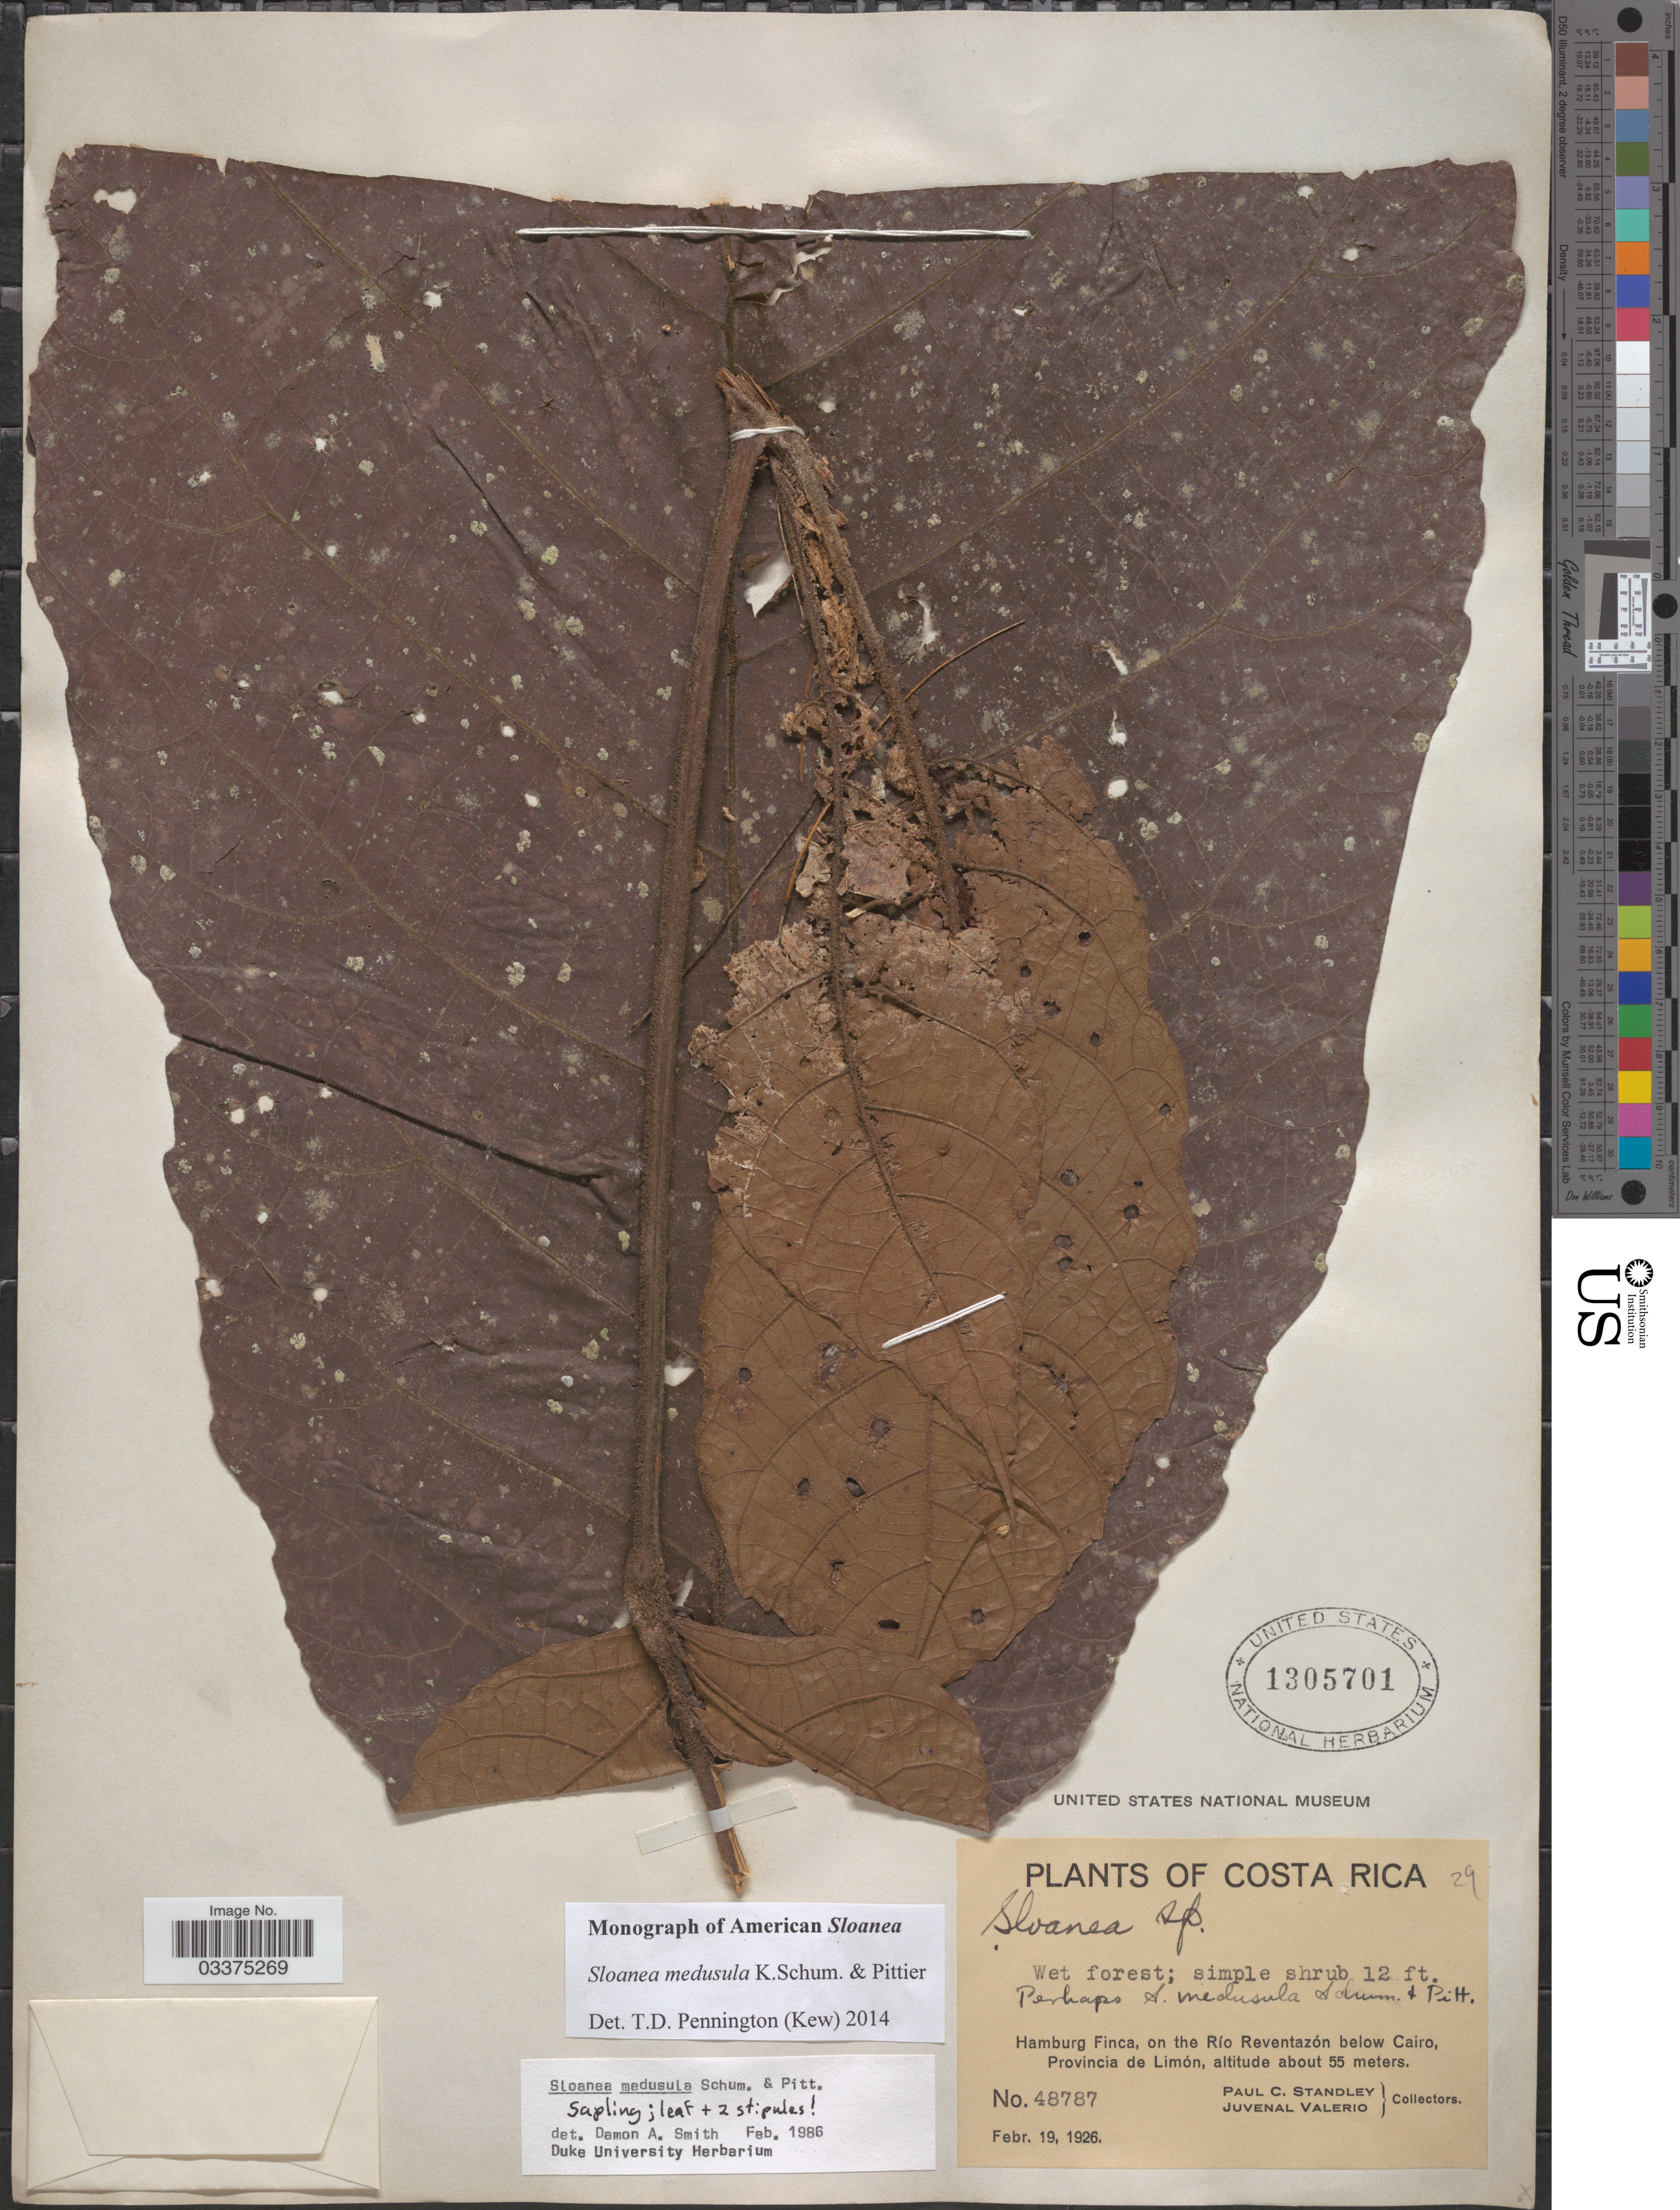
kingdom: Plantae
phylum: Tracheophyta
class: Magnoliopsida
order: Oxalidales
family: Elaeocarpaceae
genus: Sloanea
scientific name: Sloanea medusula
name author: K. Schum. & Pittier in Pittier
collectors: P. C. Standley & J. Valerio R.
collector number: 48787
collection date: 1926-02-19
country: Costa Rica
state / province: Limón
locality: Hamburg Finca, on the Río Reventazón below Cairo.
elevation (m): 55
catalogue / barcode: US 1305701